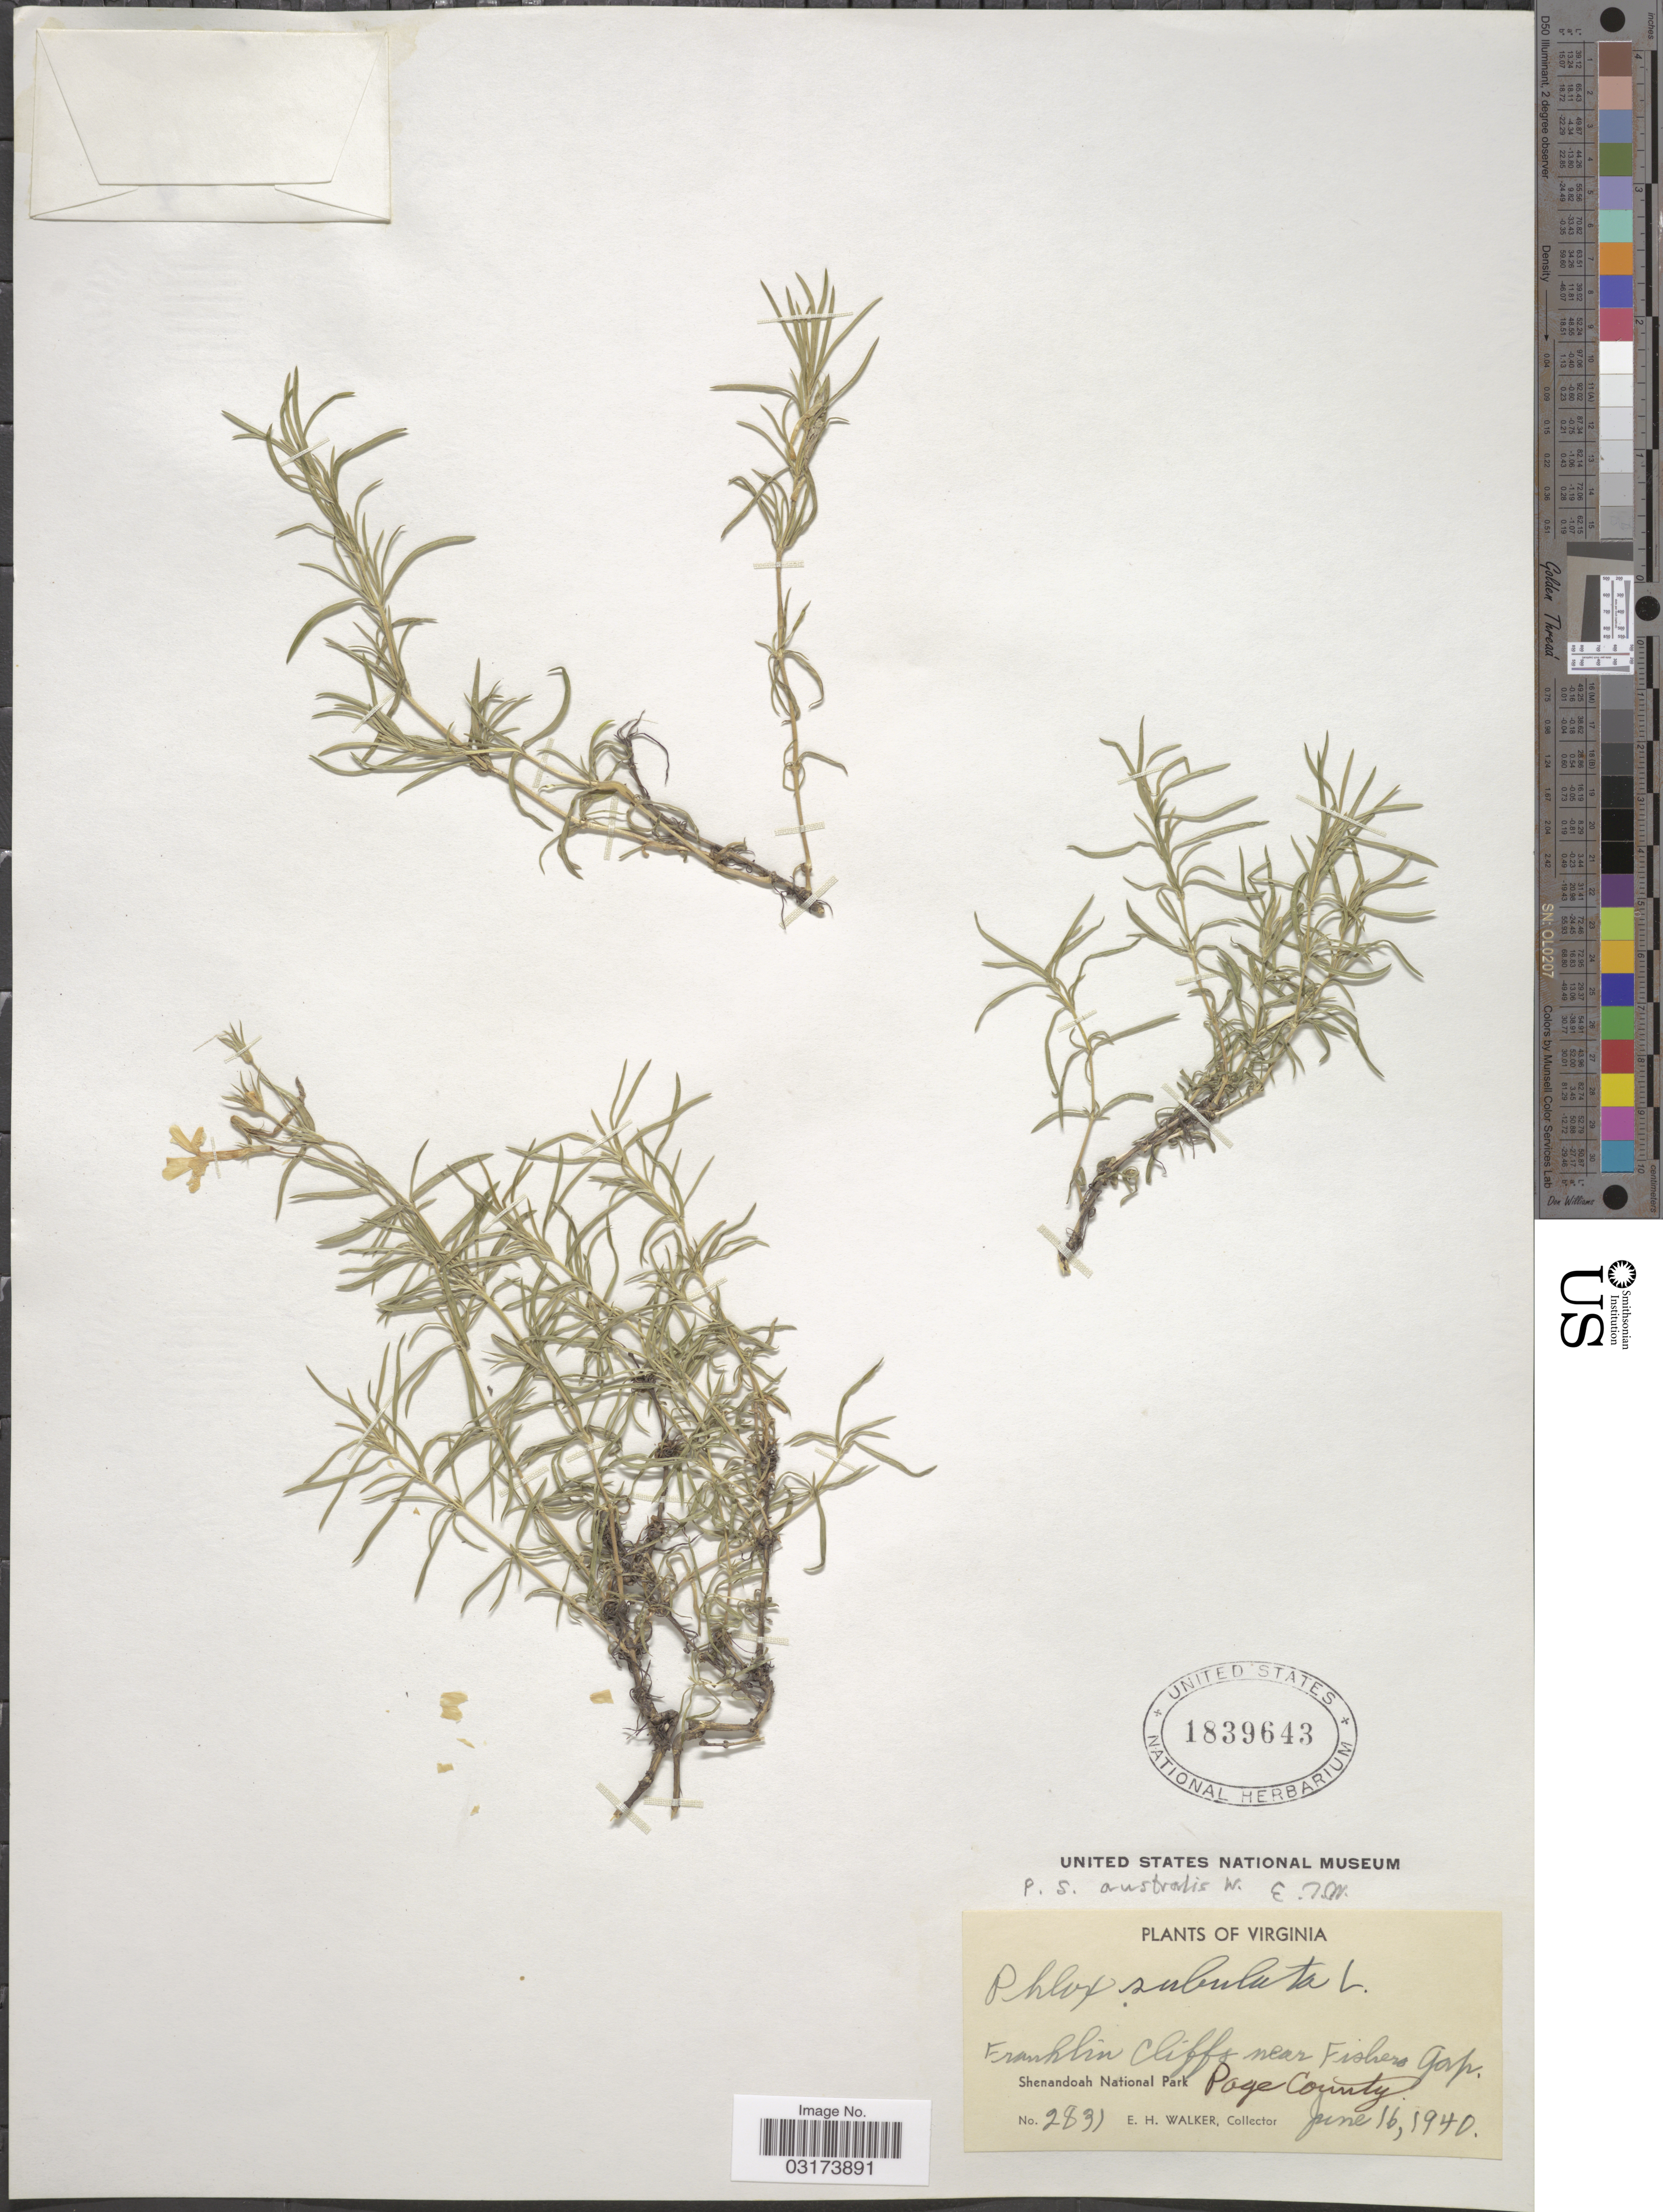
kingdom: Plantae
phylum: Tracheophyta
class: Magnoliopsida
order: Ericales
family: Polemoniaceae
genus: Phlox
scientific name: Phlox subulata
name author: L.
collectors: E. H. Walker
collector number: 2831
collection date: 1940-06-16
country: United States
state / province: Virginia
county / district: Page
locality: Franklin Cliffs near Fishes gap. Shenandoah National Park, Page County.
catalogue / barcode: US 1839643